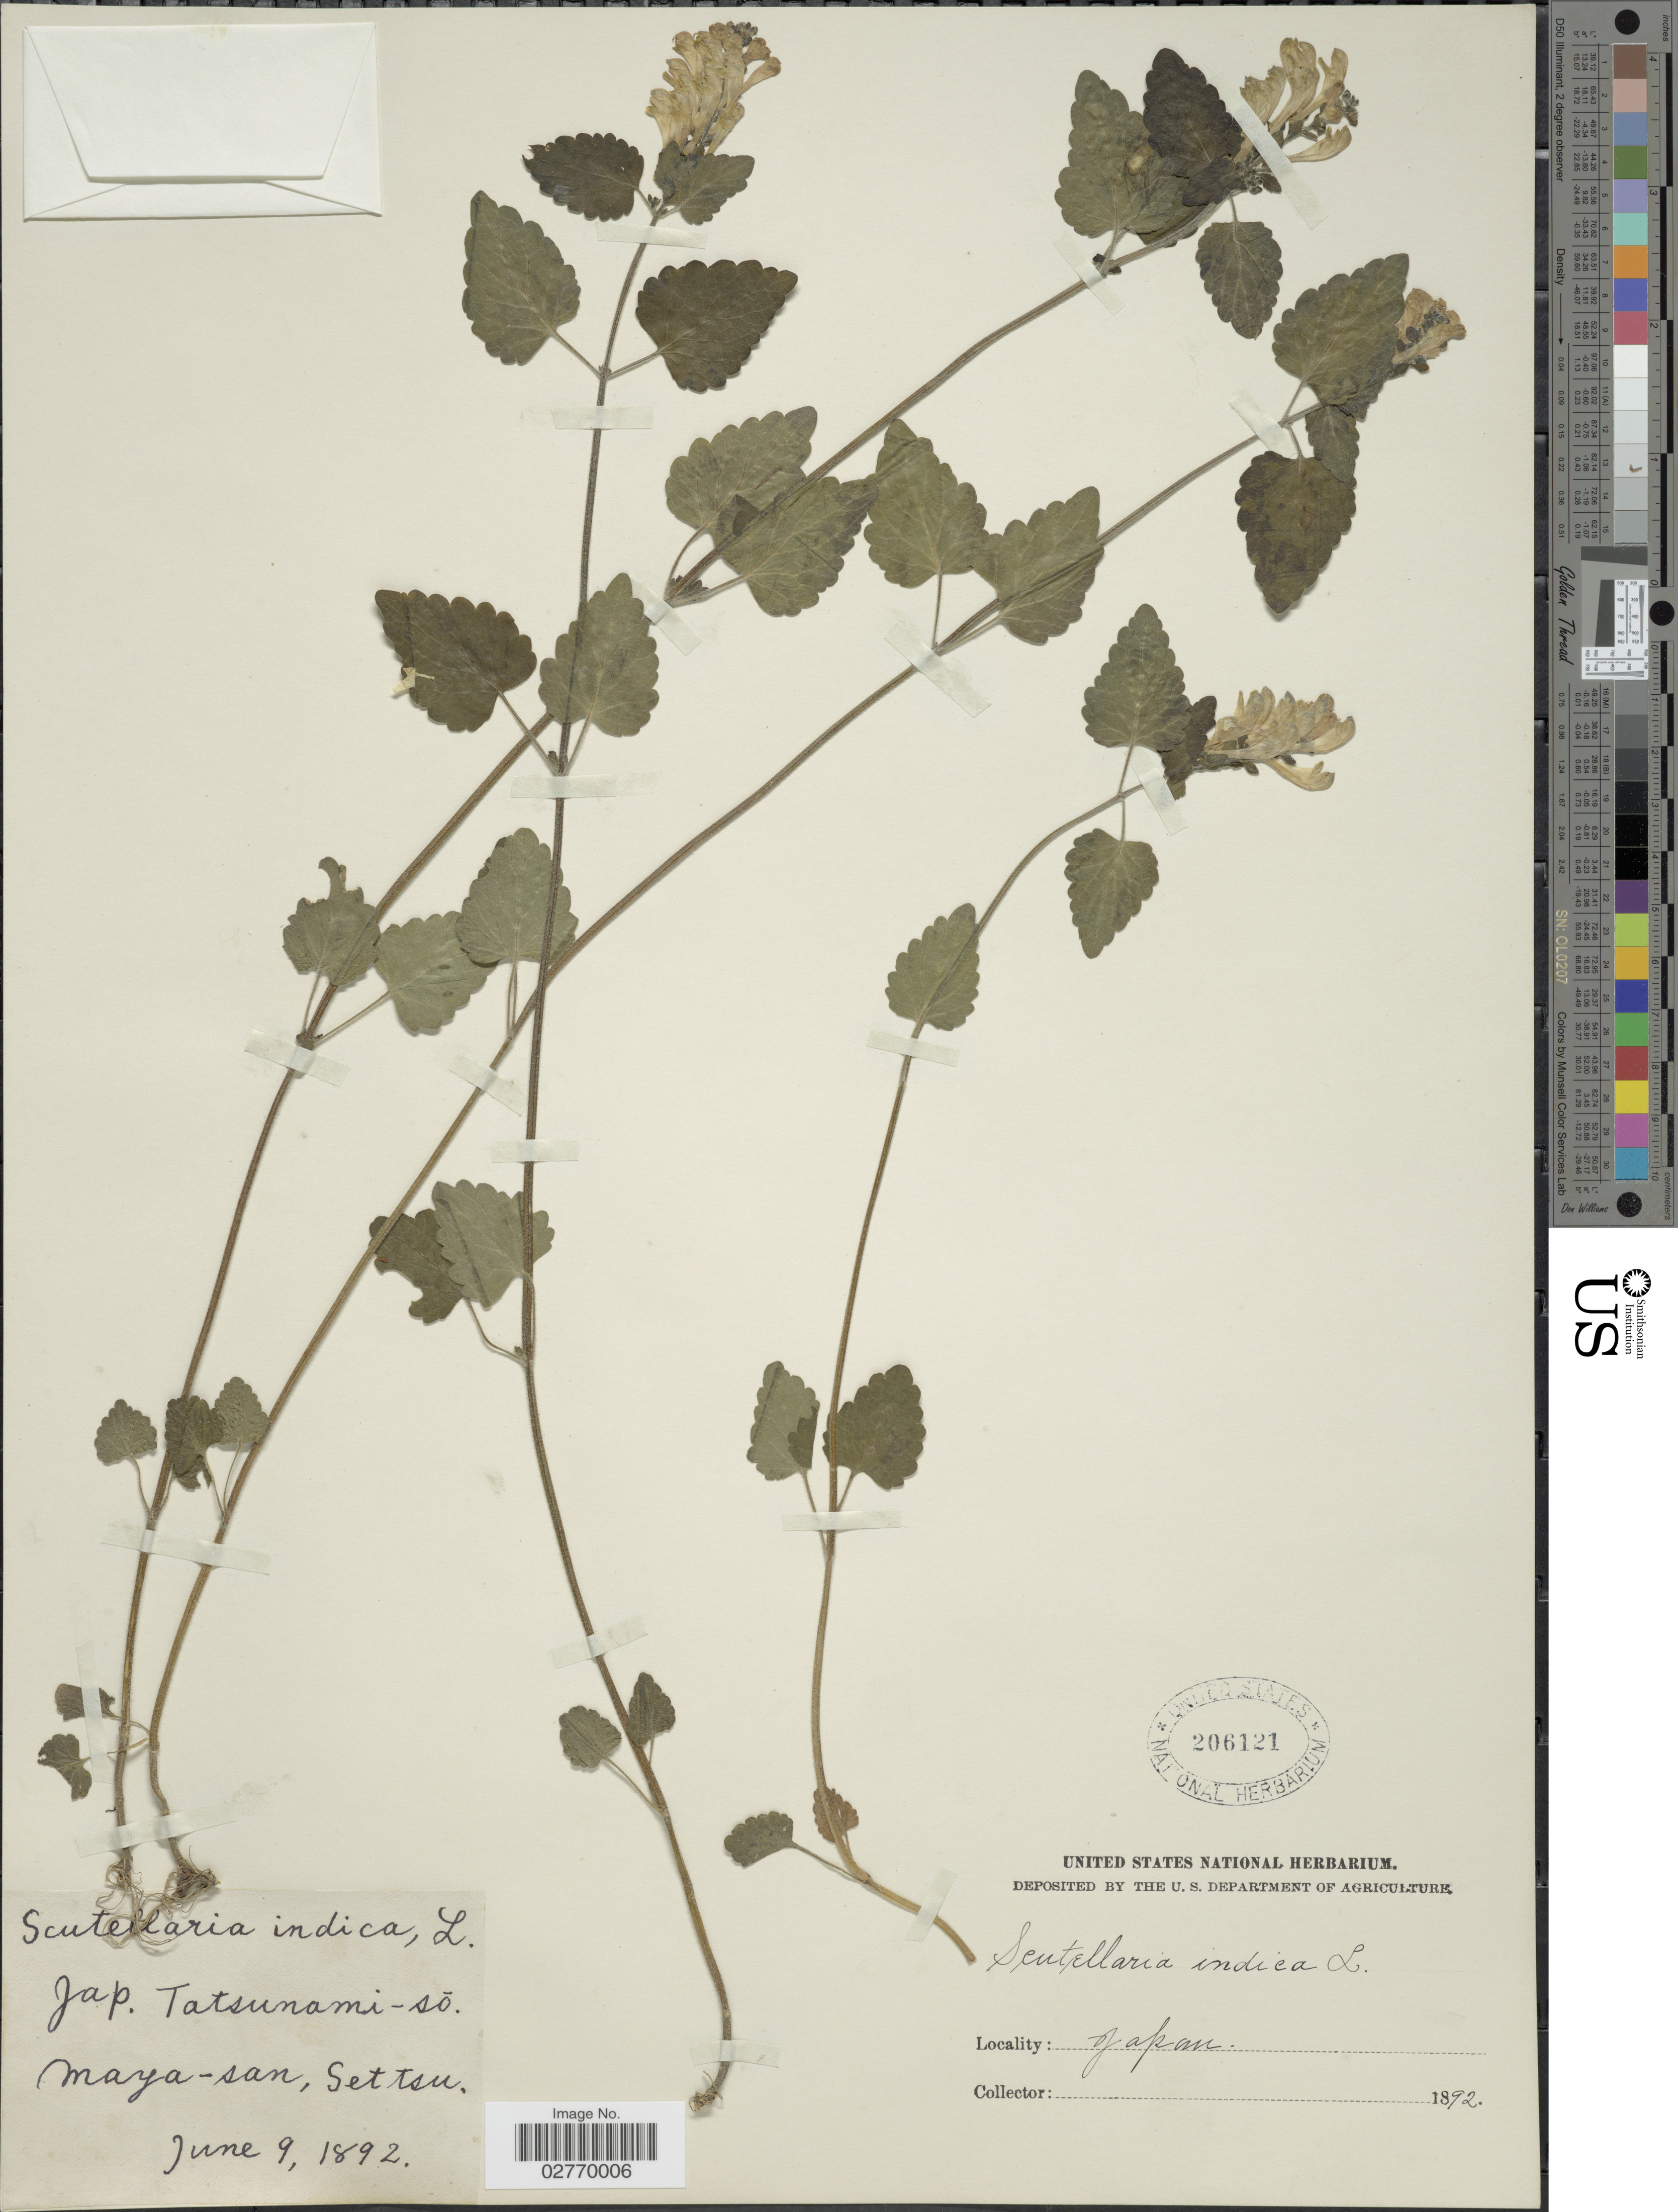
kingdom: Plantae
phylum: Tracheophyta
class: Magnoliopsida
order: Lamiales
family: Lamiaceae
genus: Scutellaria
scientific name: Scutellaria indica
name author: L.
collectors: ex herb. United States National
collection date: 1892-06-09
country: Japan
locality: Maya-san, Settsu.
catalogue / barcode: US 206121